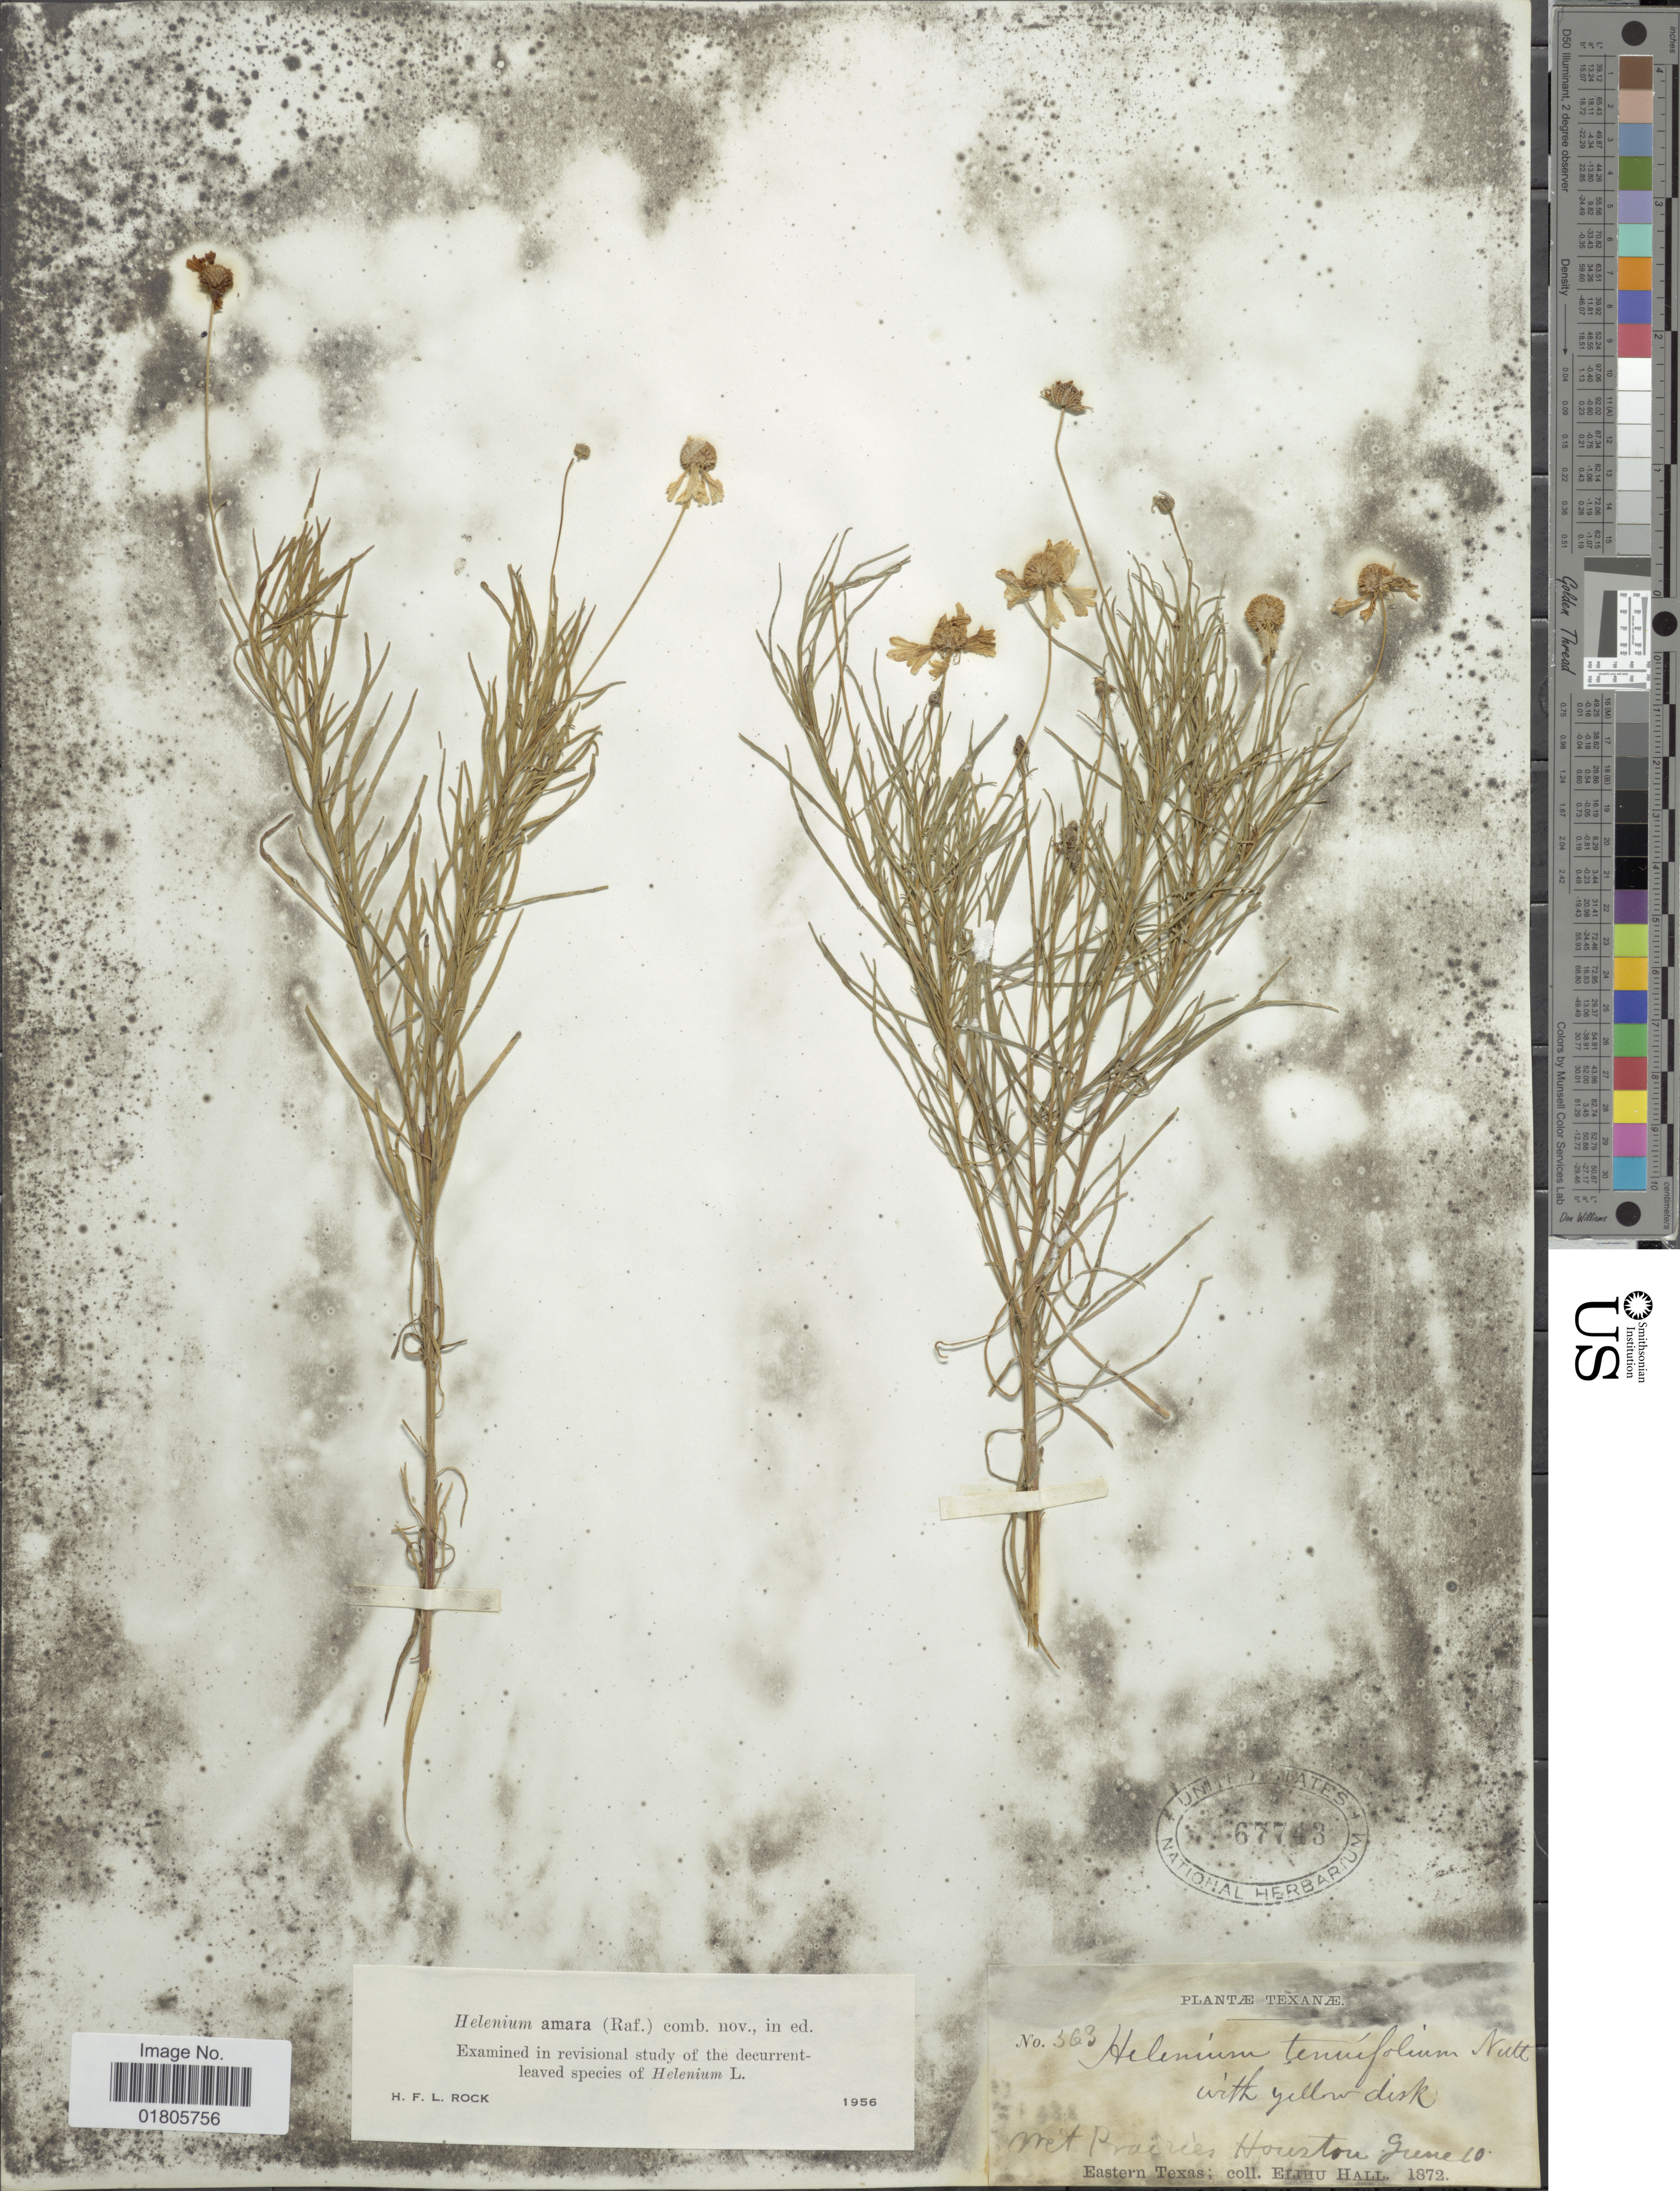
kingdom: Plantae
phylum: Tracheophyta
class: Magnoliopsida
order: Asterales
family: Asteraceae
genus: Helenium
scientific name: Helenium amarum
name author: (Raf.) H. Rock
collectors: E. Hall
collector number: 363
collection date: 1873-06-10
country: United States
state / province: Texas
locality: Houston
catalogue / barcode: US 67743